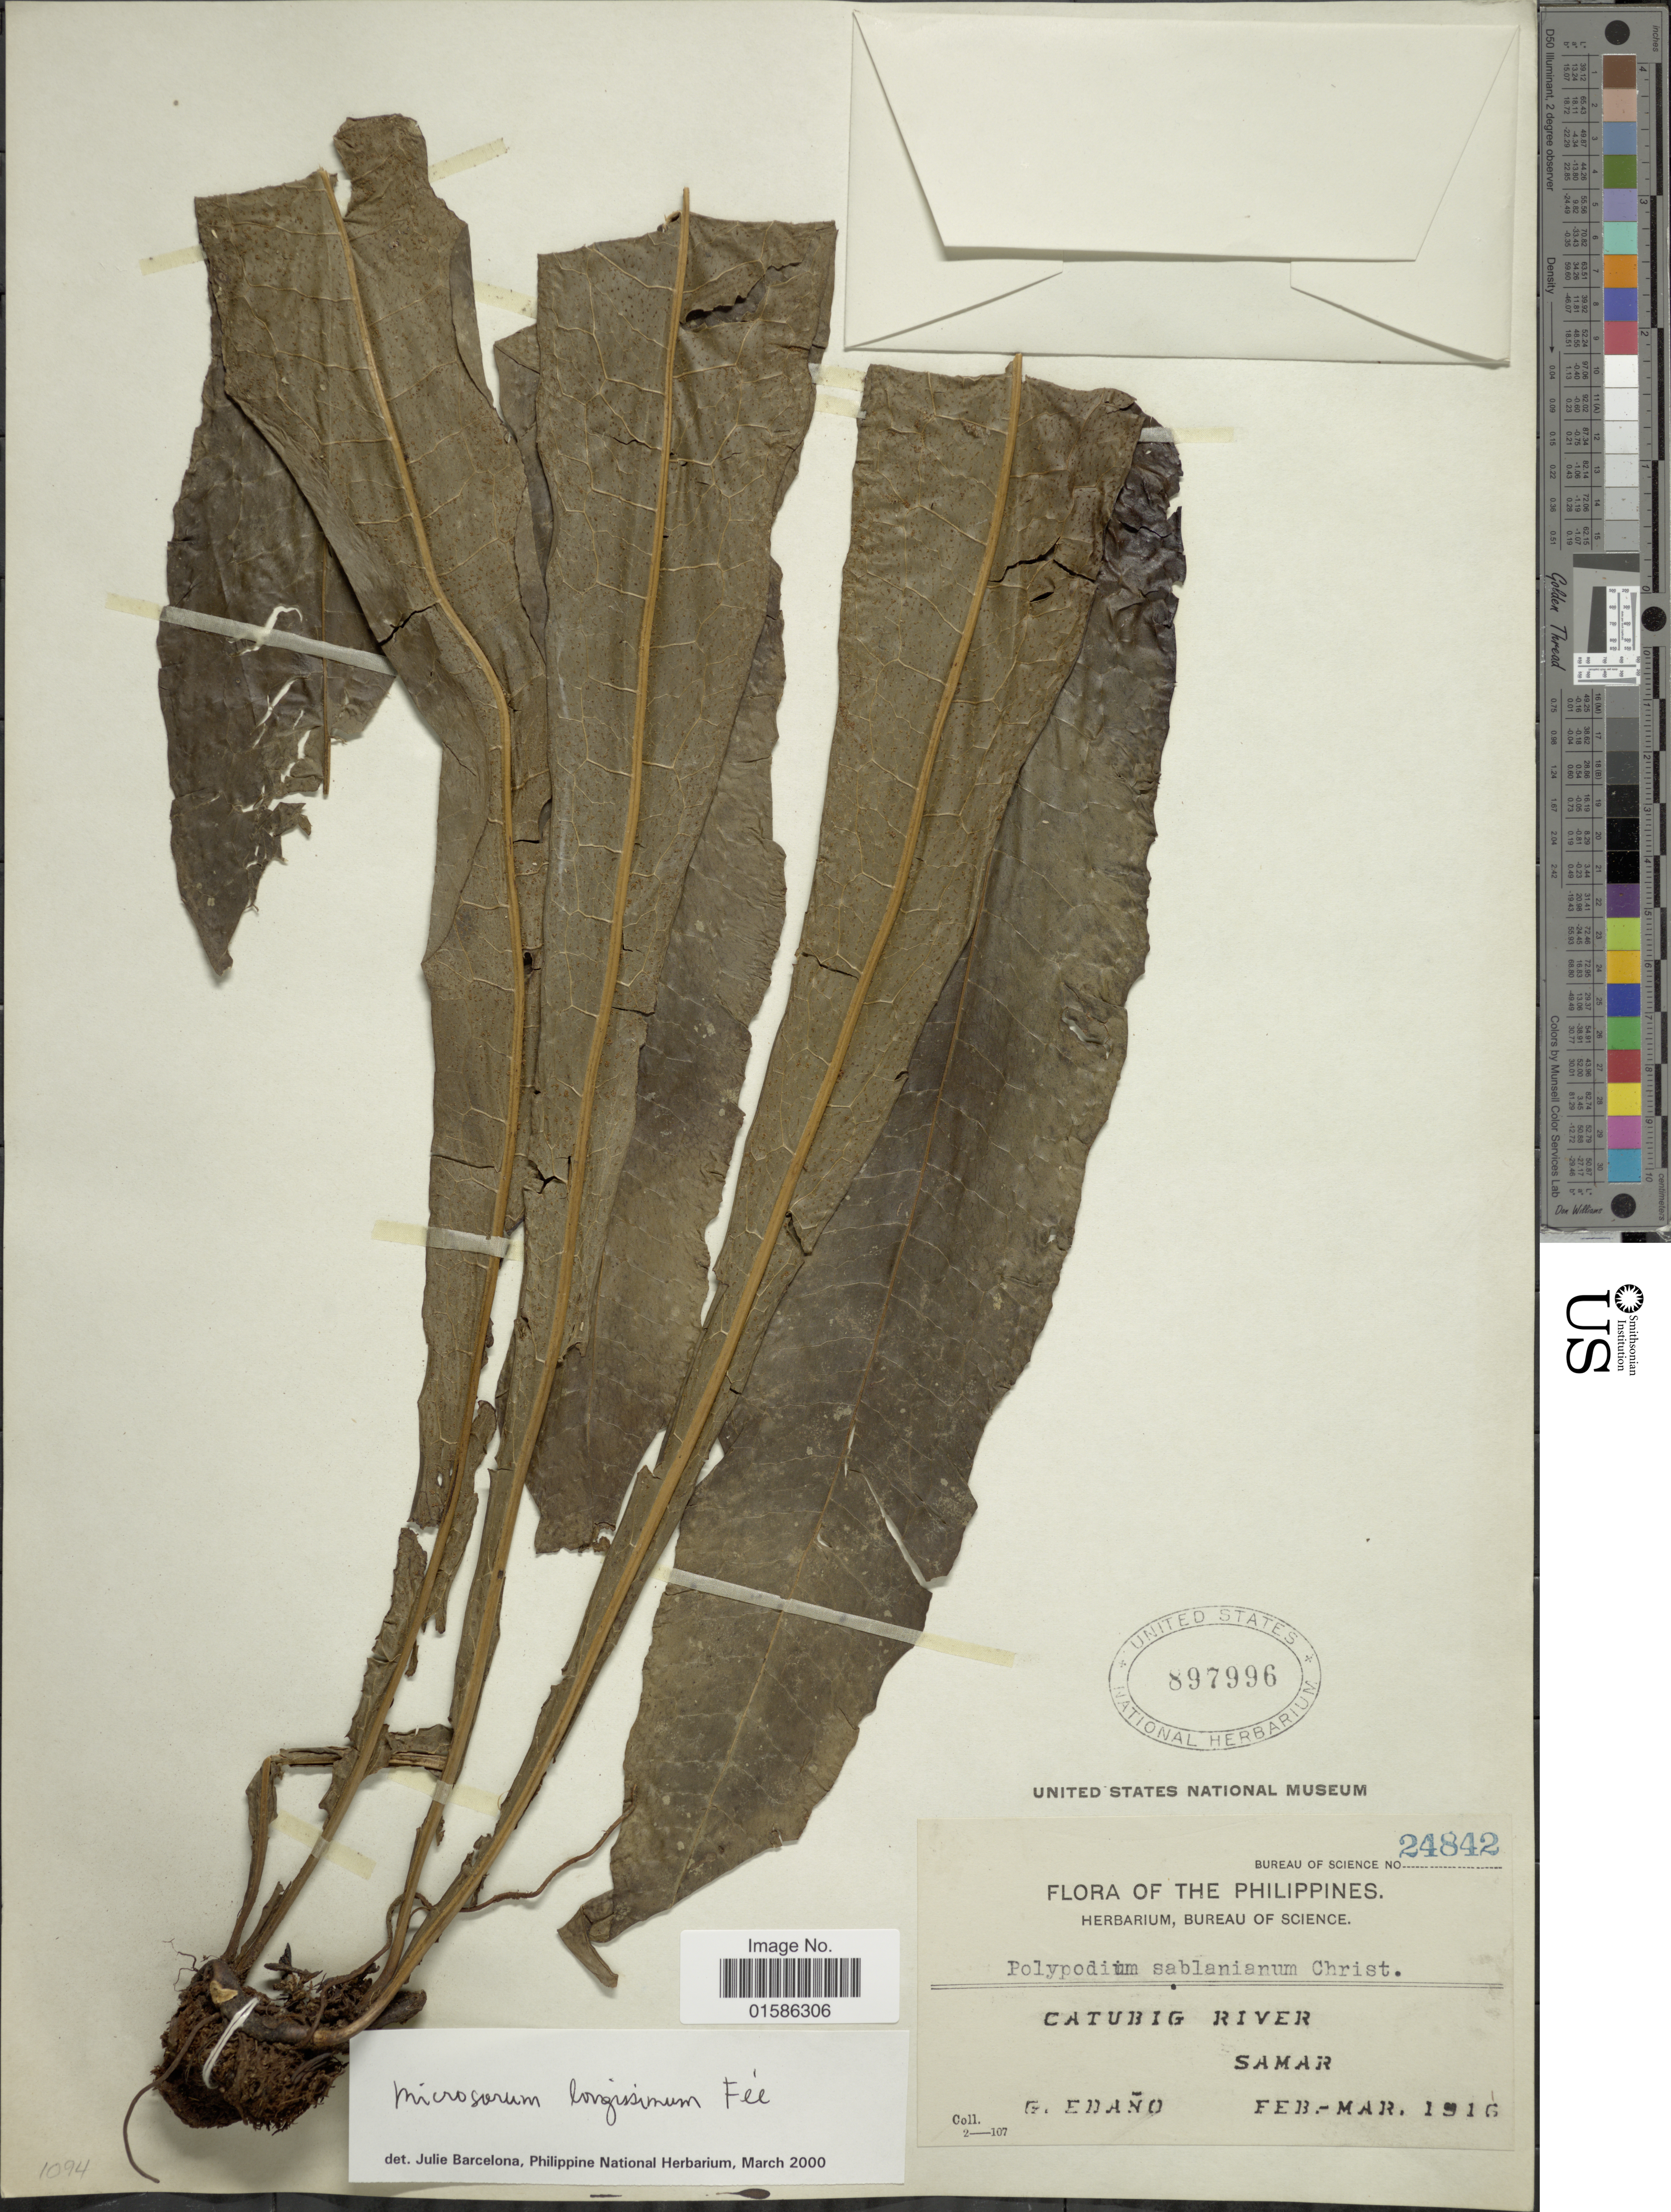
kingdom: Plantae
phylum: Tracheophyta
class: Polypodiopsida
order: Polypodiales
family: Polypodiaceae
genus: Microsorum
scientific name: Microsorum longissimum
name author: Fée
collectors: G. Edaño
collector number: Bureau of Science 24842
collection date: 1916-02/1916-03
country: Philippines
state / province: Eastern Visayas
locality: Catubig River, Samar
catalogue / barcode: US 897996